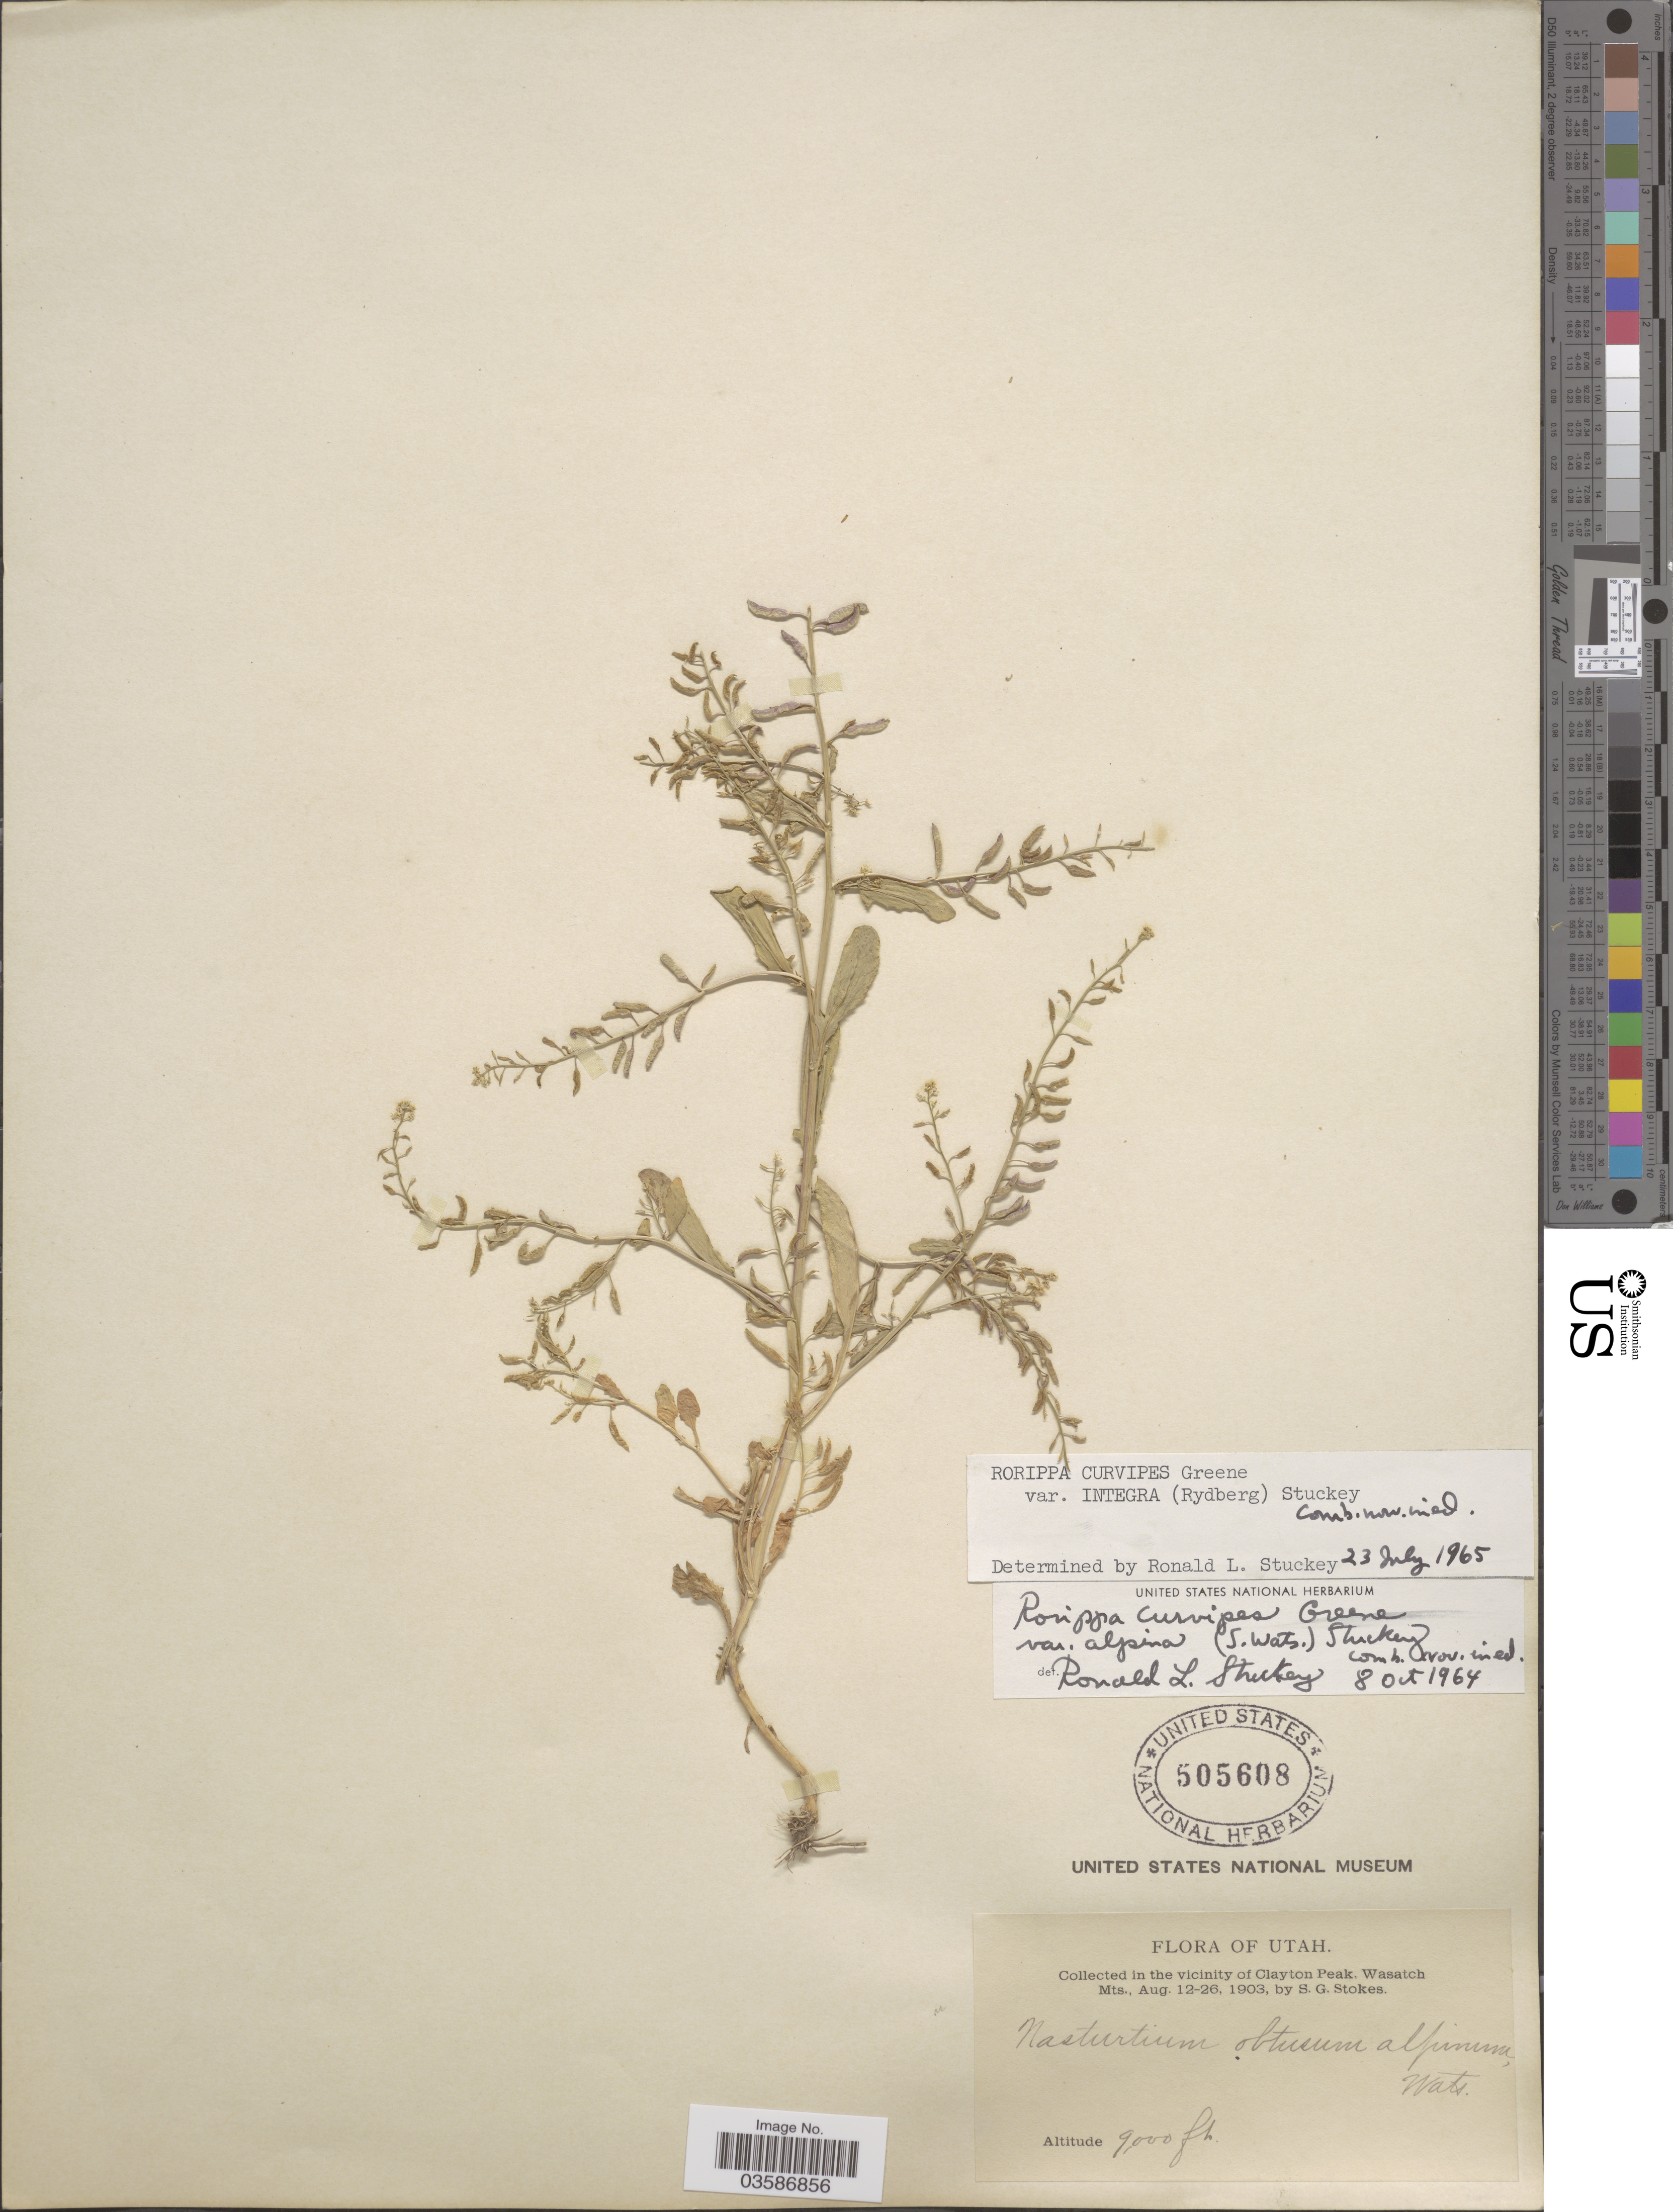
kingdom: Plantae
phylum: Tracheophyta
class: Magnoliopsida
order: Brassicales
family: Brassicaceae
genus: Rorippa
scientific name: Rorippa curvipes var. integra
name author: (Rydb.) Stuckey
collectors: S. G. Stokes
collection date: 1903-08-12/1903-08-26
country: United States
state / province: Utah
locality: In the vicinity of Clayton Peak, Wasatch Mts.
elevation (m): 2743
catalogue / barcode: US 505608